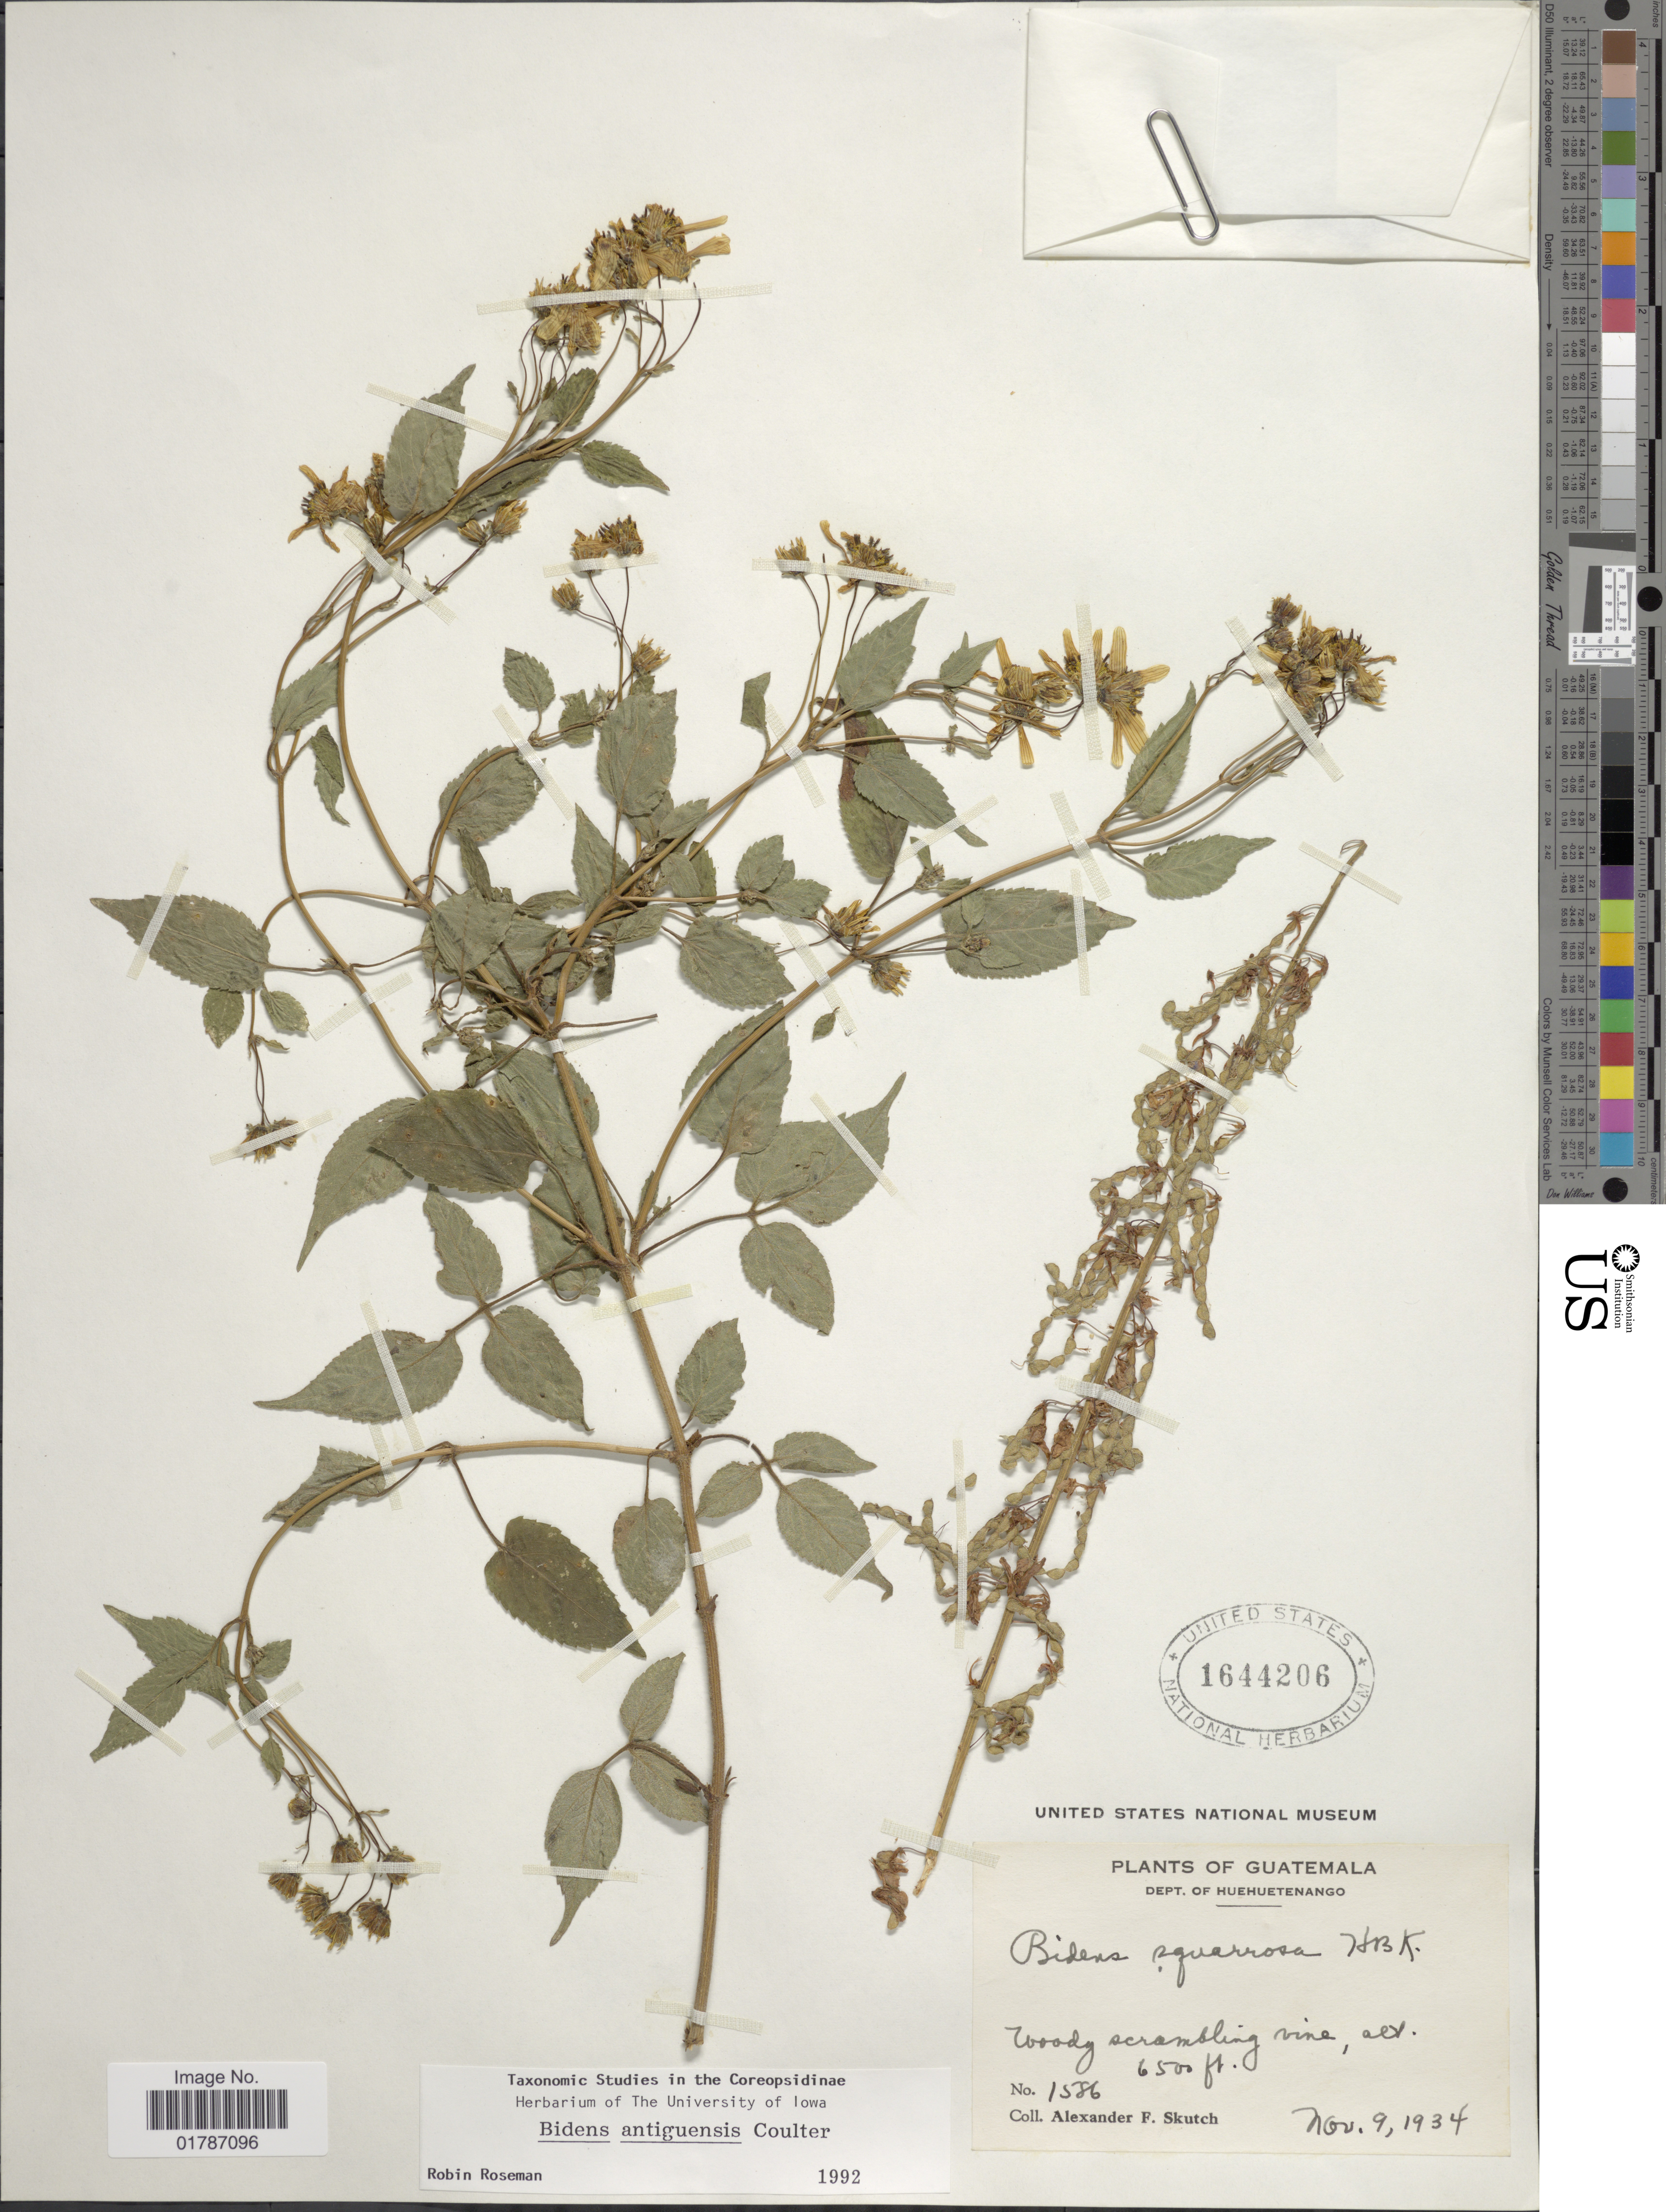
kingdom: Plantae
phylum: Tracheophyta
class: Magnoliopsida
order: Asterales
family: Asteraceae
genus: Bidens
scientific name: Bidens antiguensis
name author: J.M. Coult.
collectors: A. F. Skutch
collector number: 1586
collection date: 1934-11-09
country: Guatemala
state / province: Huehuetenango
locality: Dept. of Huehuetenango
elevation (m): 1981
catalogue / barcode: US 1644206